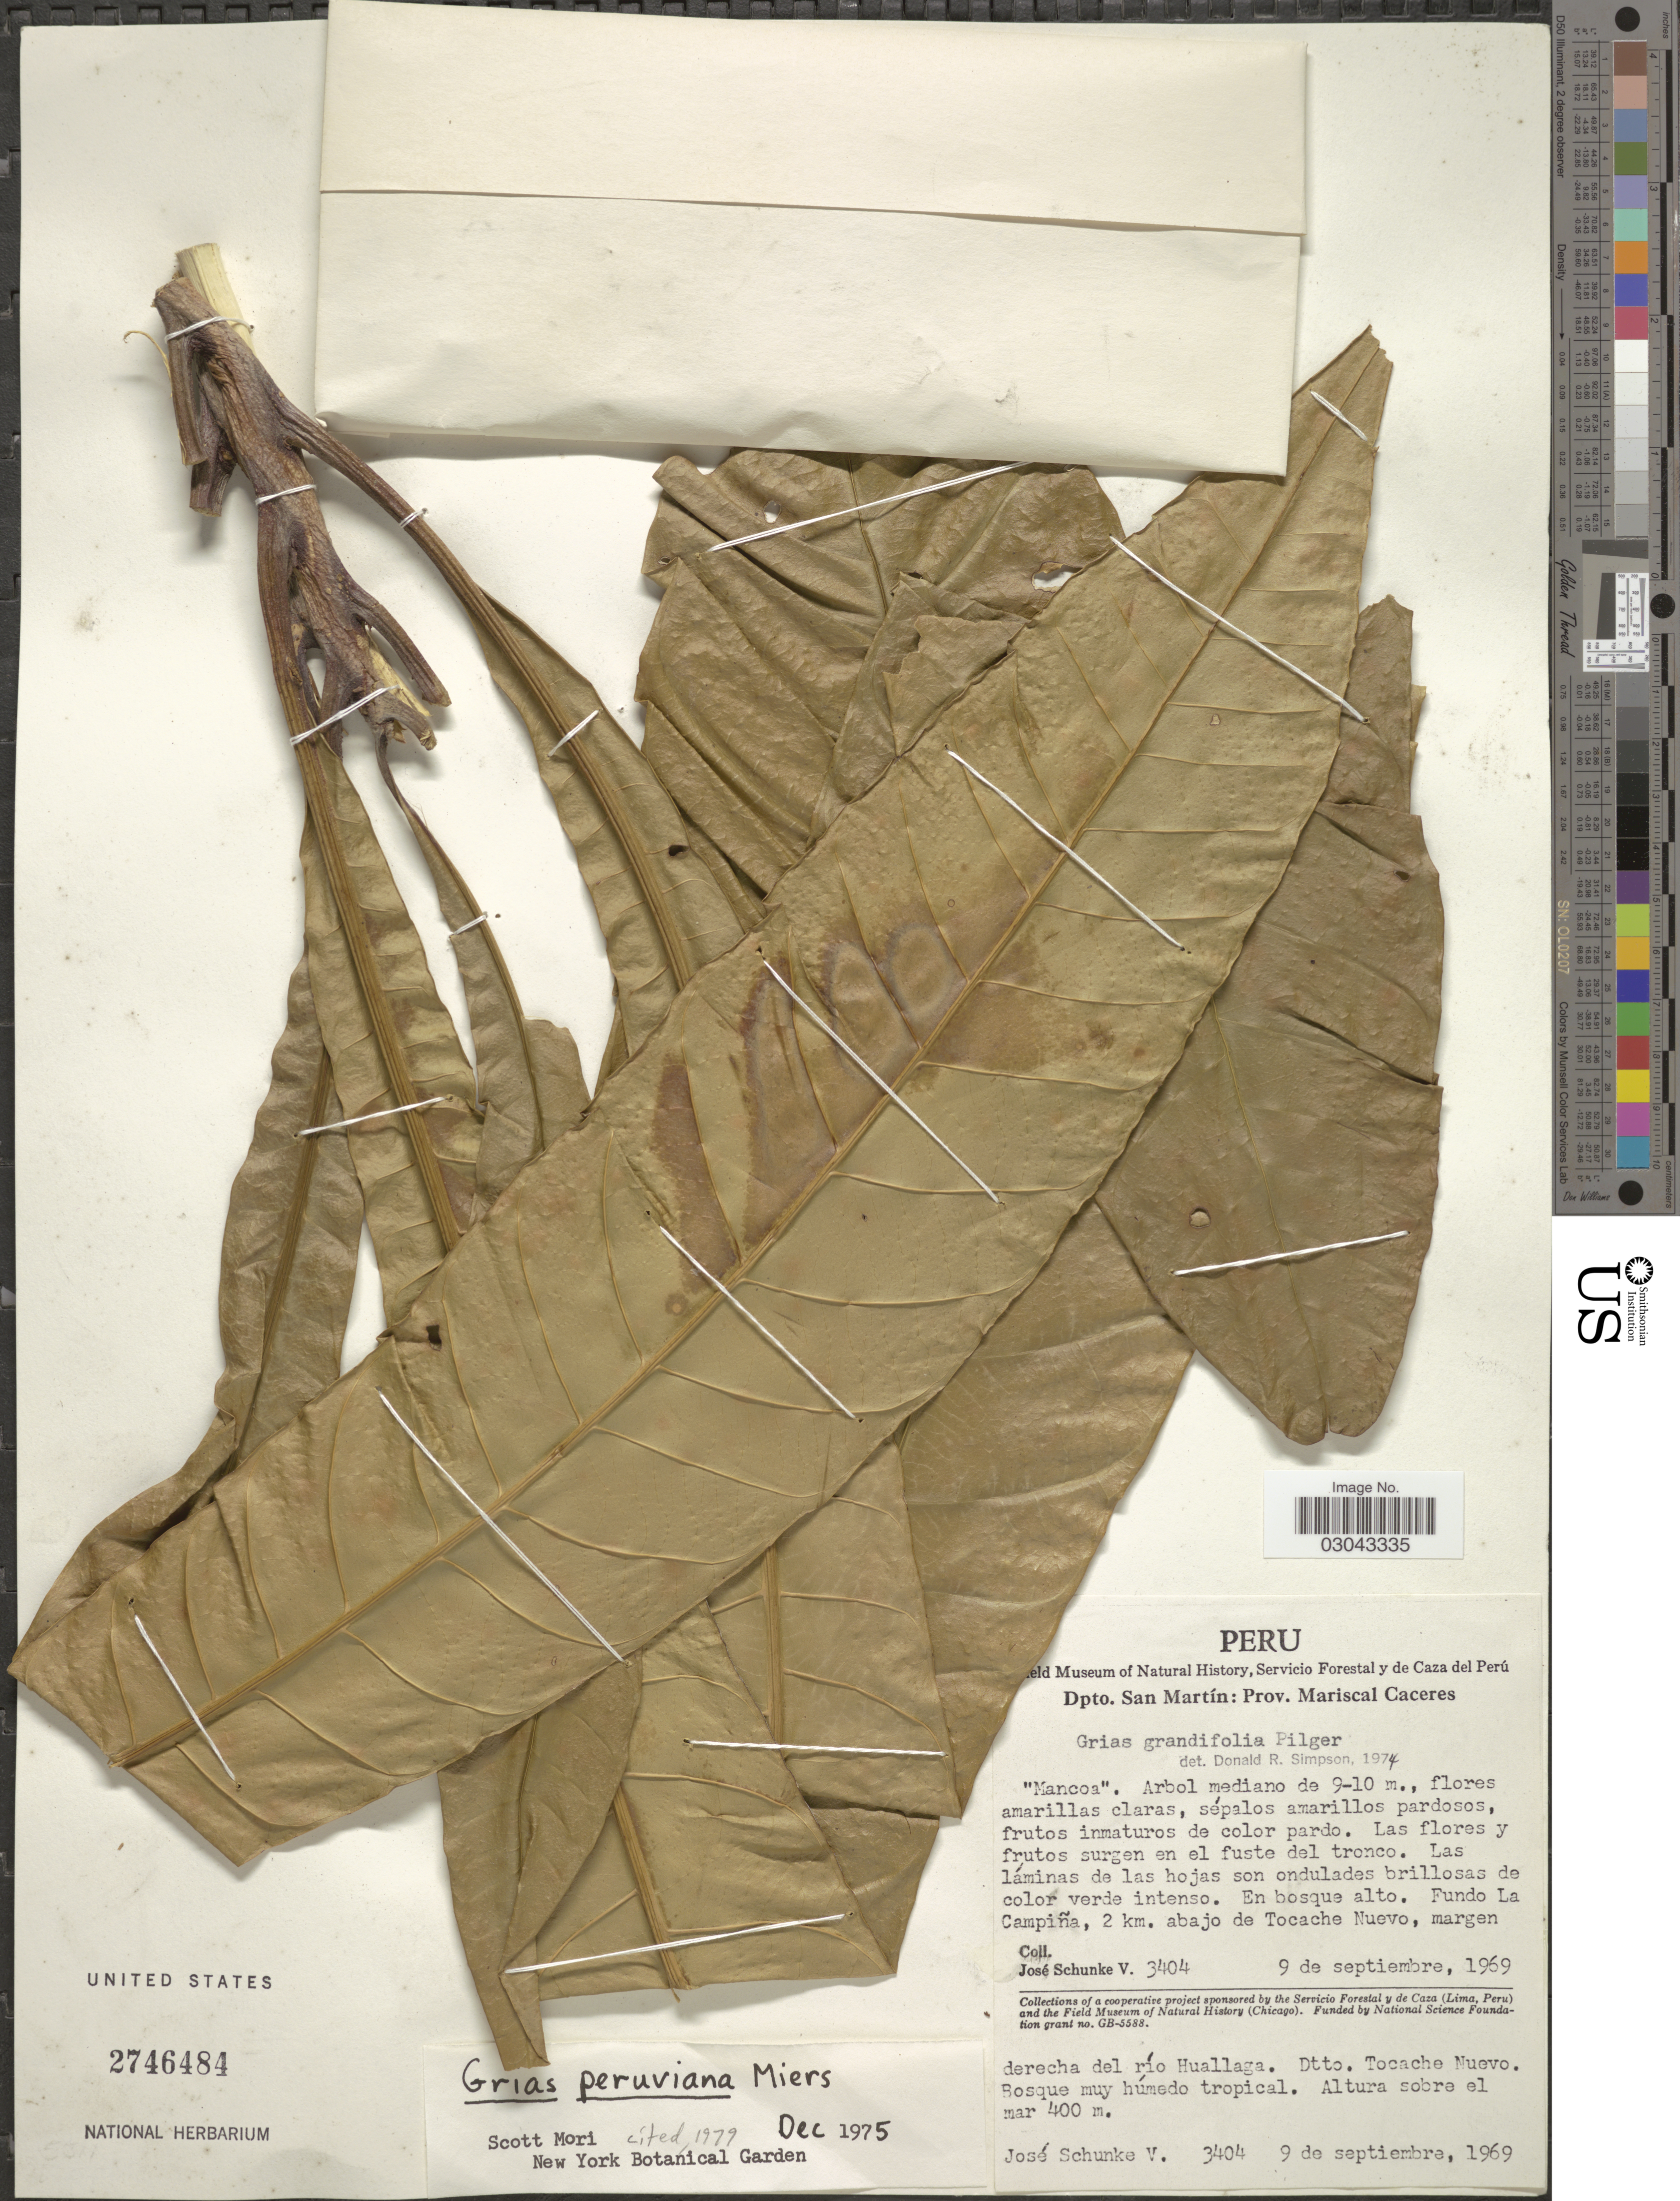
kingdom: Plantae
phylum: Tracheophyta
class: Magnoliopsida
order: Ericales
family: Lecythidaceae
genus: Grias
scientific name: Grias peruviana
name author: Miers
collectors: J. Schunke Vigo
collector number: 3404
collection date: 1969-09-09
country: Peru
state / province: San Martín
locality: Dpto. San Martín: Prov. Mariscal Caceres, Fundo La Campiña, 2 km. abajo de Tocache Nuevo, margen derecha del río Huallaga, Dtto. Tocache Nuevo.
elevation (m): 400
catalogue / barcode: US 2746484